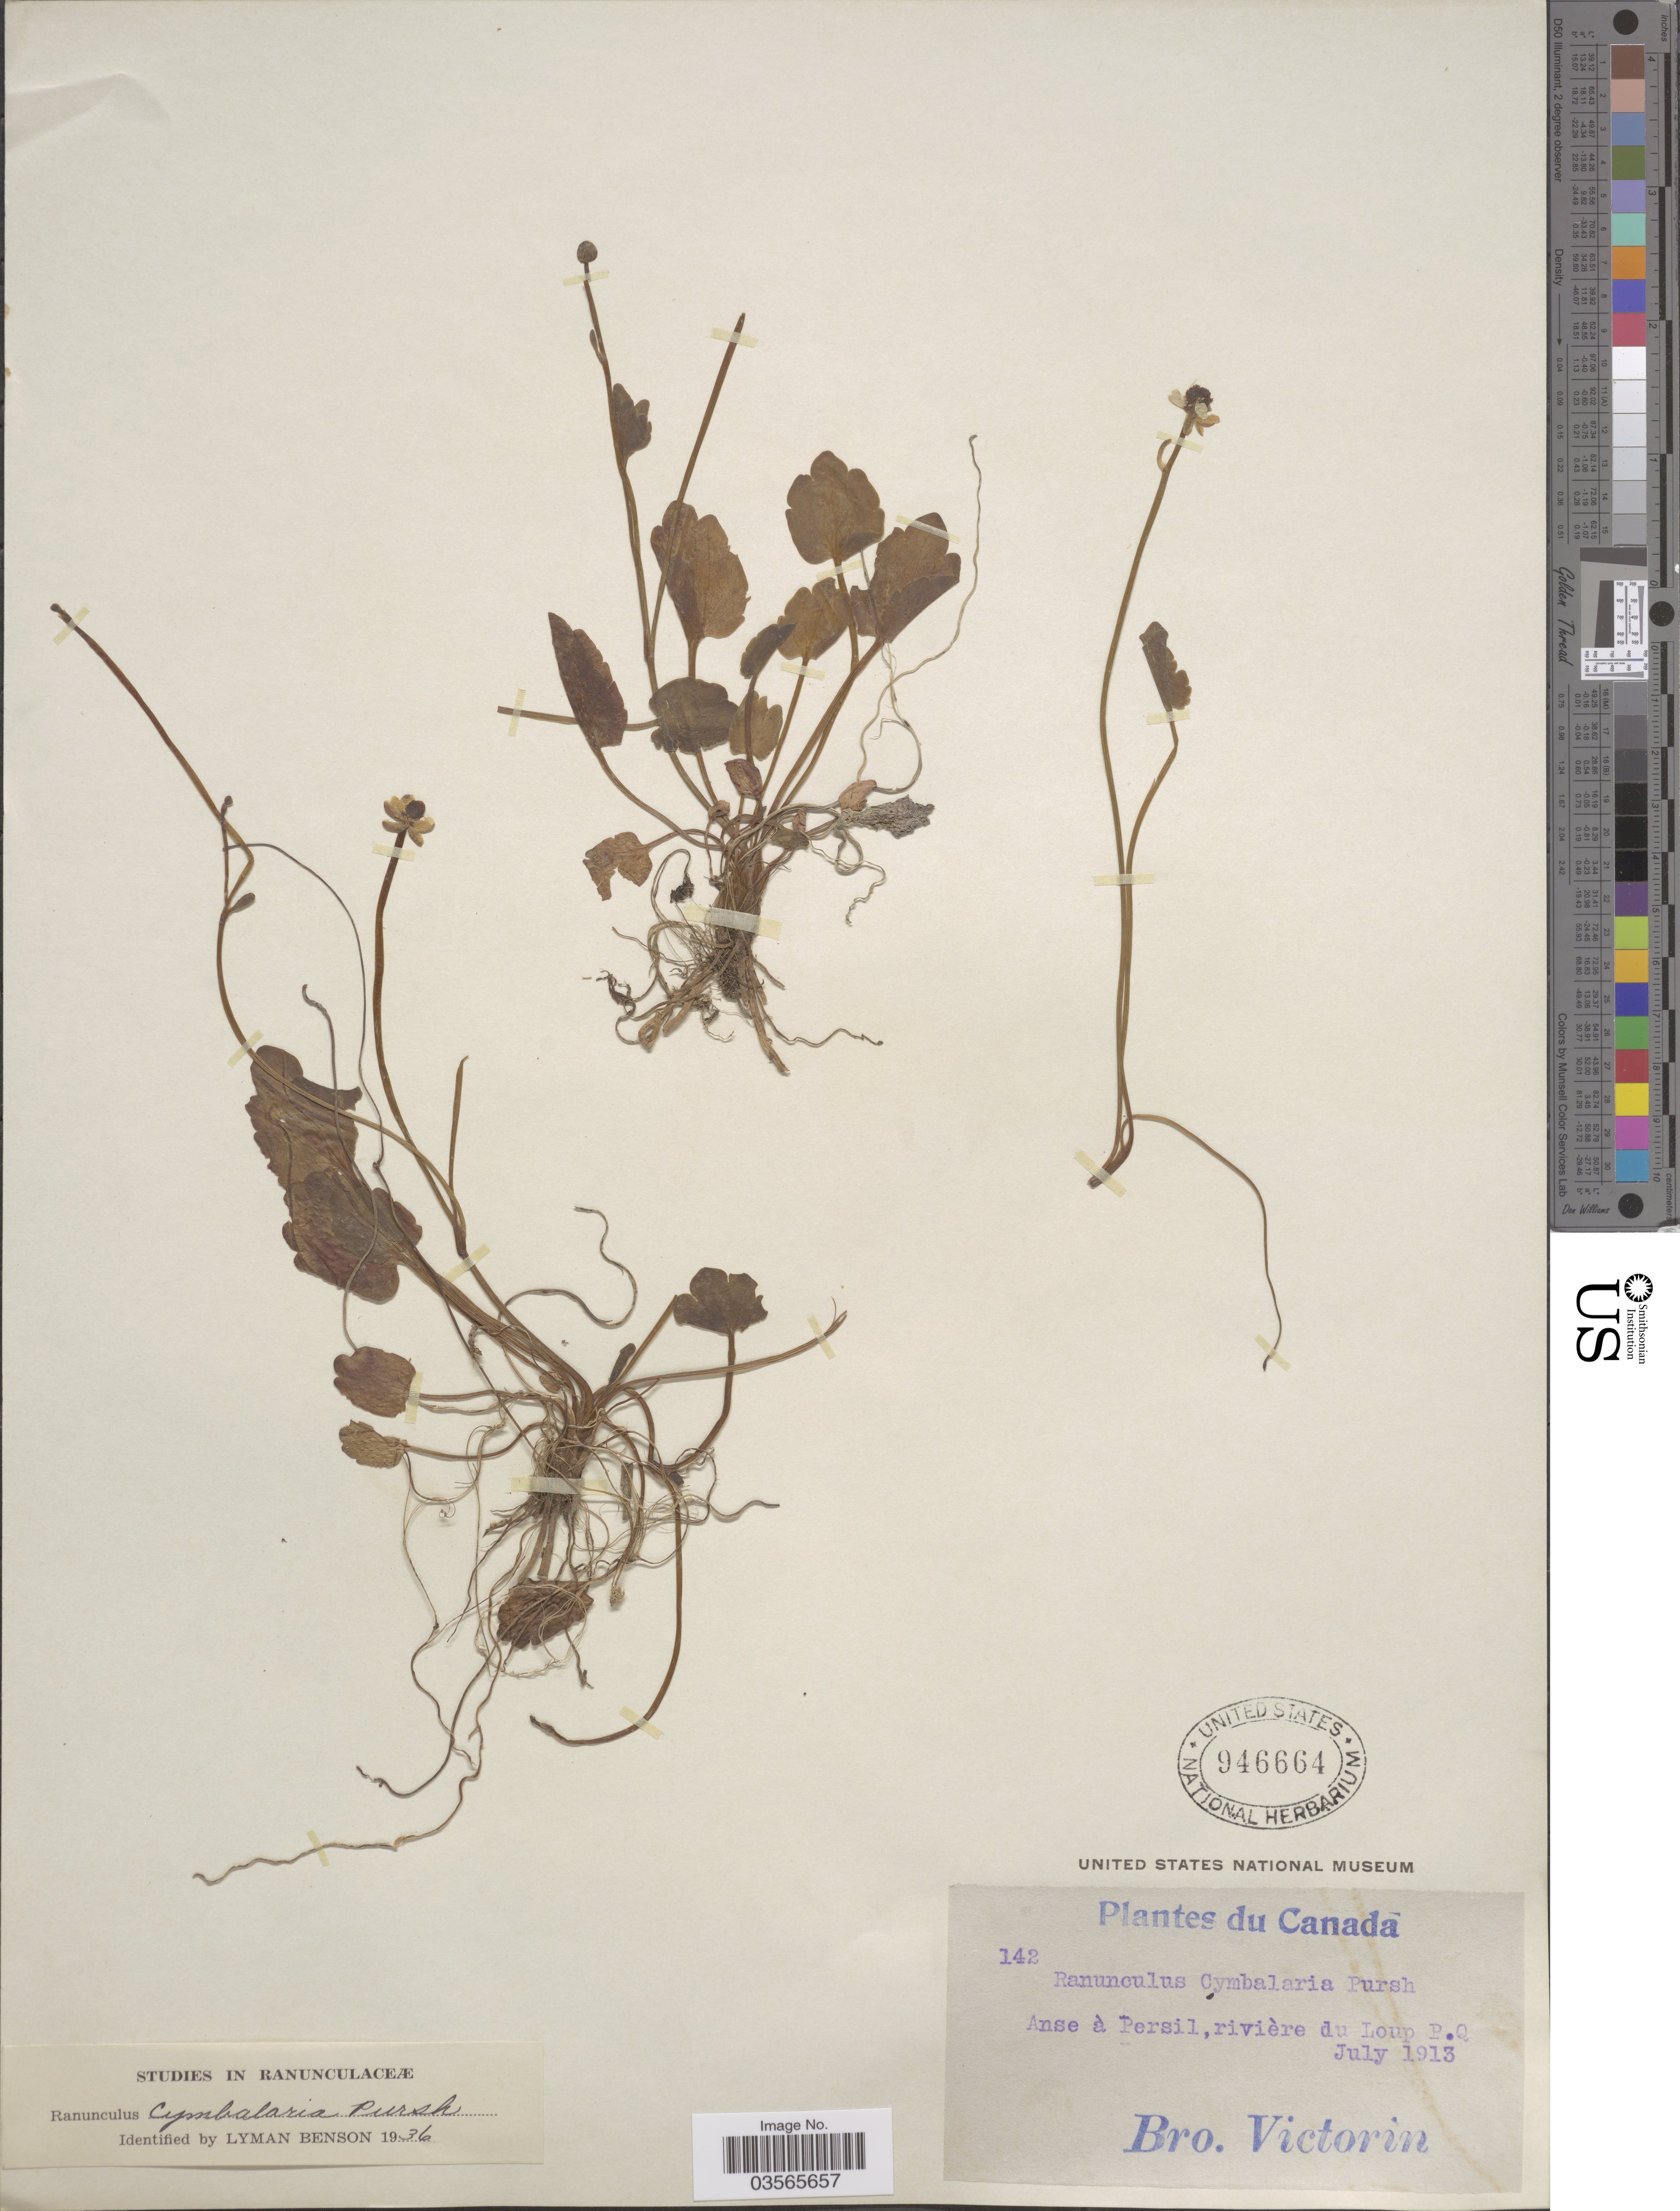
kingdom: Plantae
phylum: Tracheophyta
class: Magnoliopsida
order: Ranunculales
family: Ranunculaceae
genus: Halerpestes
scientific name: Halerpestes cymbalaria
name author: (Pursh) Greene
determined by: Strong, M. T., (US), Smithsonian Institution - National Museum of Natural History (UNITED STATES)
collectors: B. Victorin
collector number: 142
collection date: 1913-07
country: Canada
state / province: Quebec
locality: Anse à Persil, rivière du Loup P.Q.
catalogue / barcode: US 946664